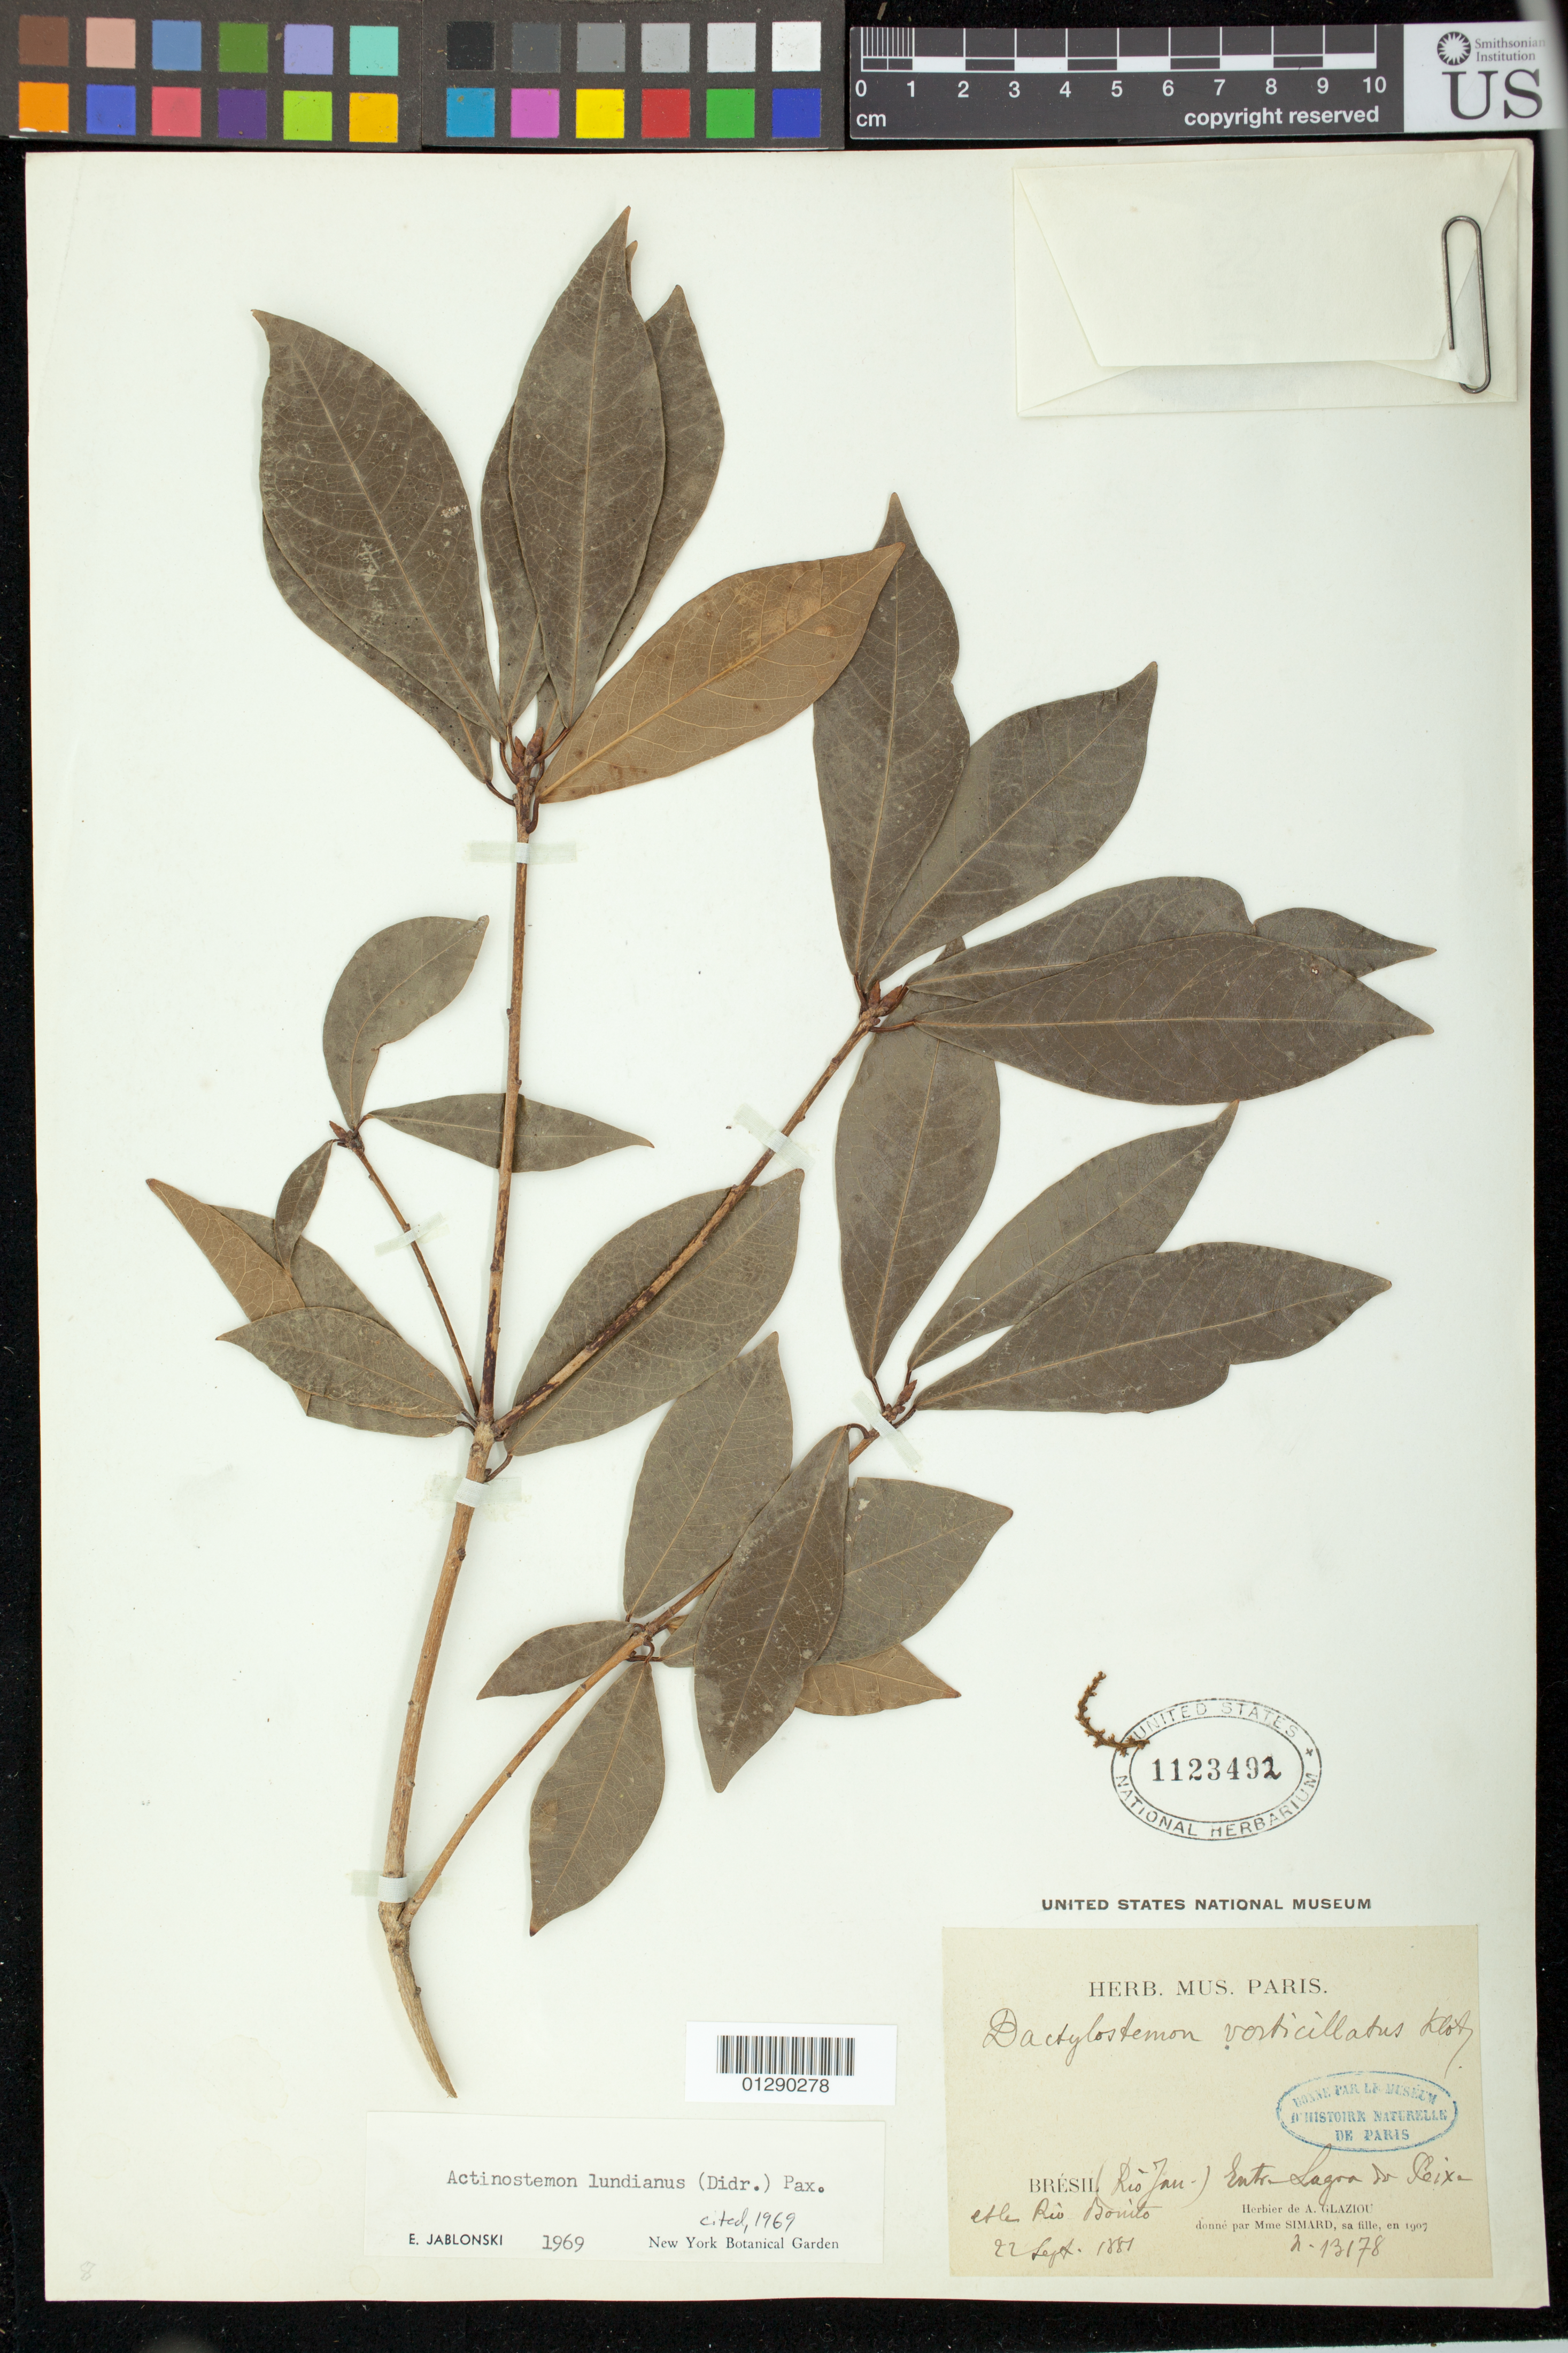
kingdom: Plantae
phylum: Tracheophyta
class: Magnoliopsida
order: Malpighiales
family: Euphorbiaceae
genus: Actinostemon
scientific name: Actinostemon lundianus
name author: (Didr.) Pax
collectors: A. F. M. Glaziou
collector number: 13178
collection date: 1881-09-22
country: Brazil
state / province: Rio de Janeiro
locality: Entr Lagoa do Peixe et le Rio Bonito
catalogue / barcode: US 1123492